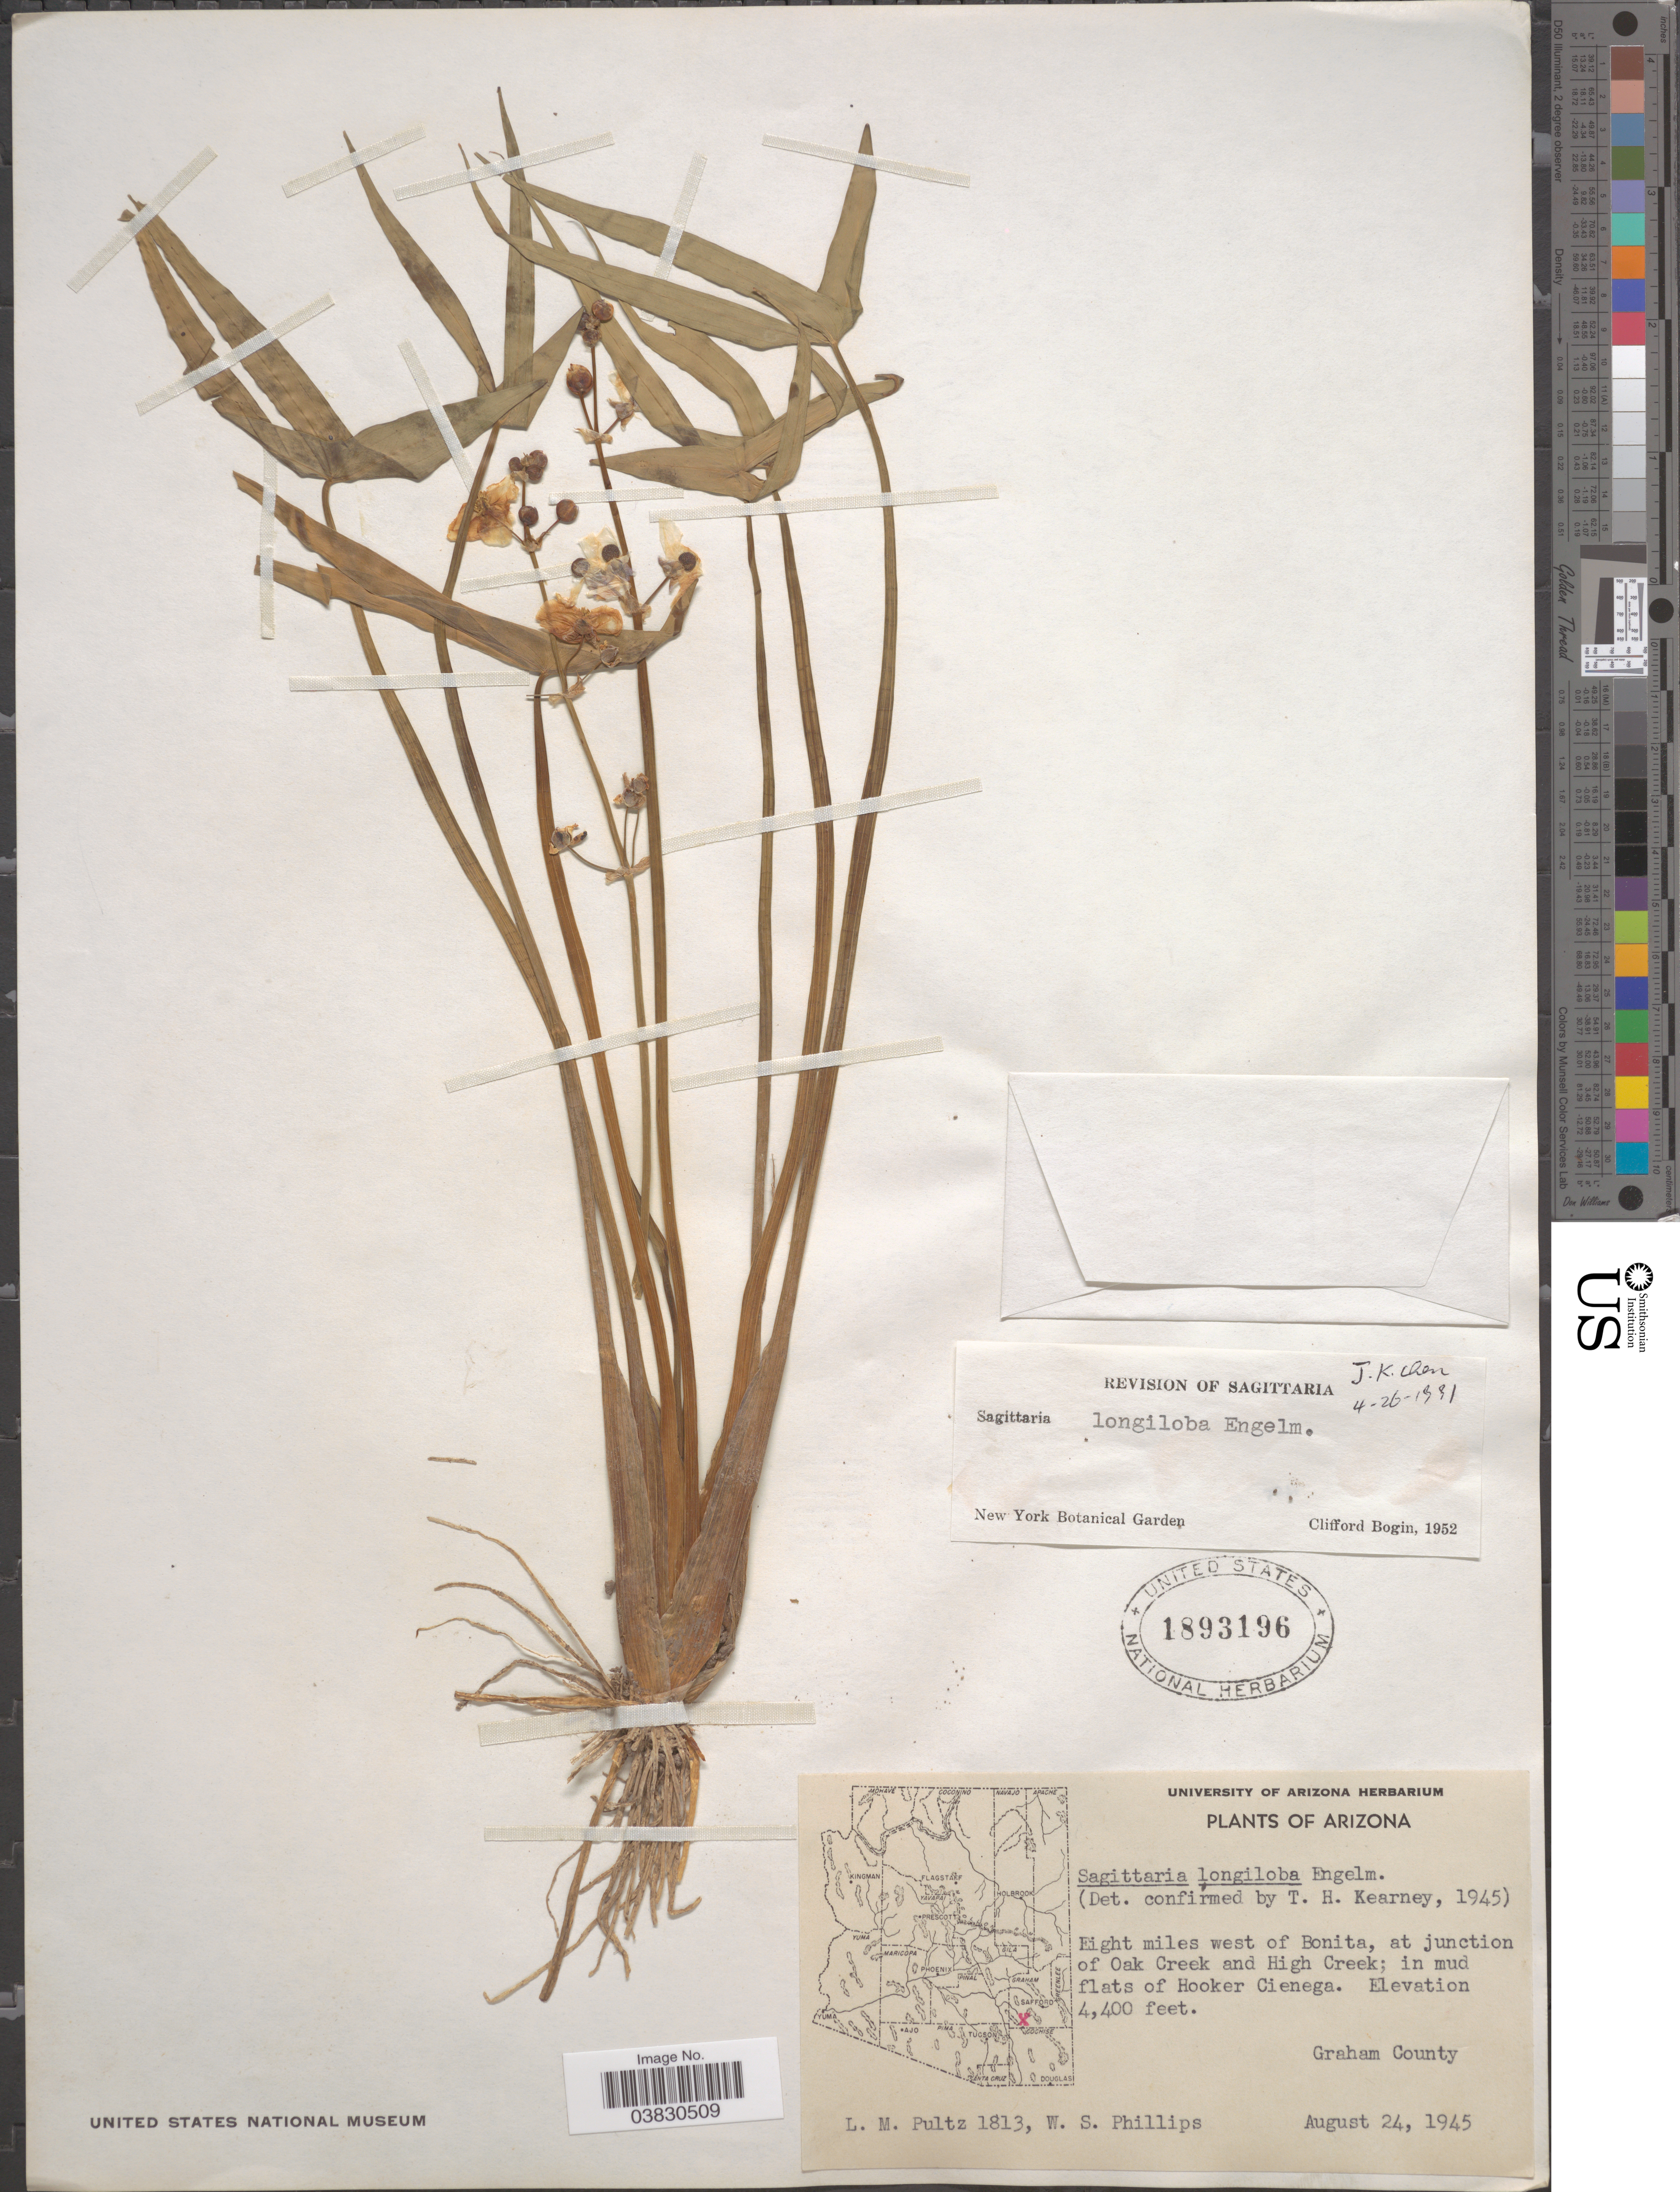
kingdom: Plantae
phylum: Tracheophyta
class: Liliopsida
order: Alismatales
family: Alismataceae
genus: Sagittaria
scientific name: Sagittaria longiloba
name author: Engelm. ex J.G. Sm.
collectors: L. Pultz & W. S. Phillips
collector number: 1813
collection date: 1945-08-24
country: United States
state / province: Arizona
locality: Eight miles west of Bonita, at junction of Oak Creek and High Creek; in mud flats of Hooker Cienega. Graham County.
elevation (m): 1341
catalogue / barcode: US 1893196